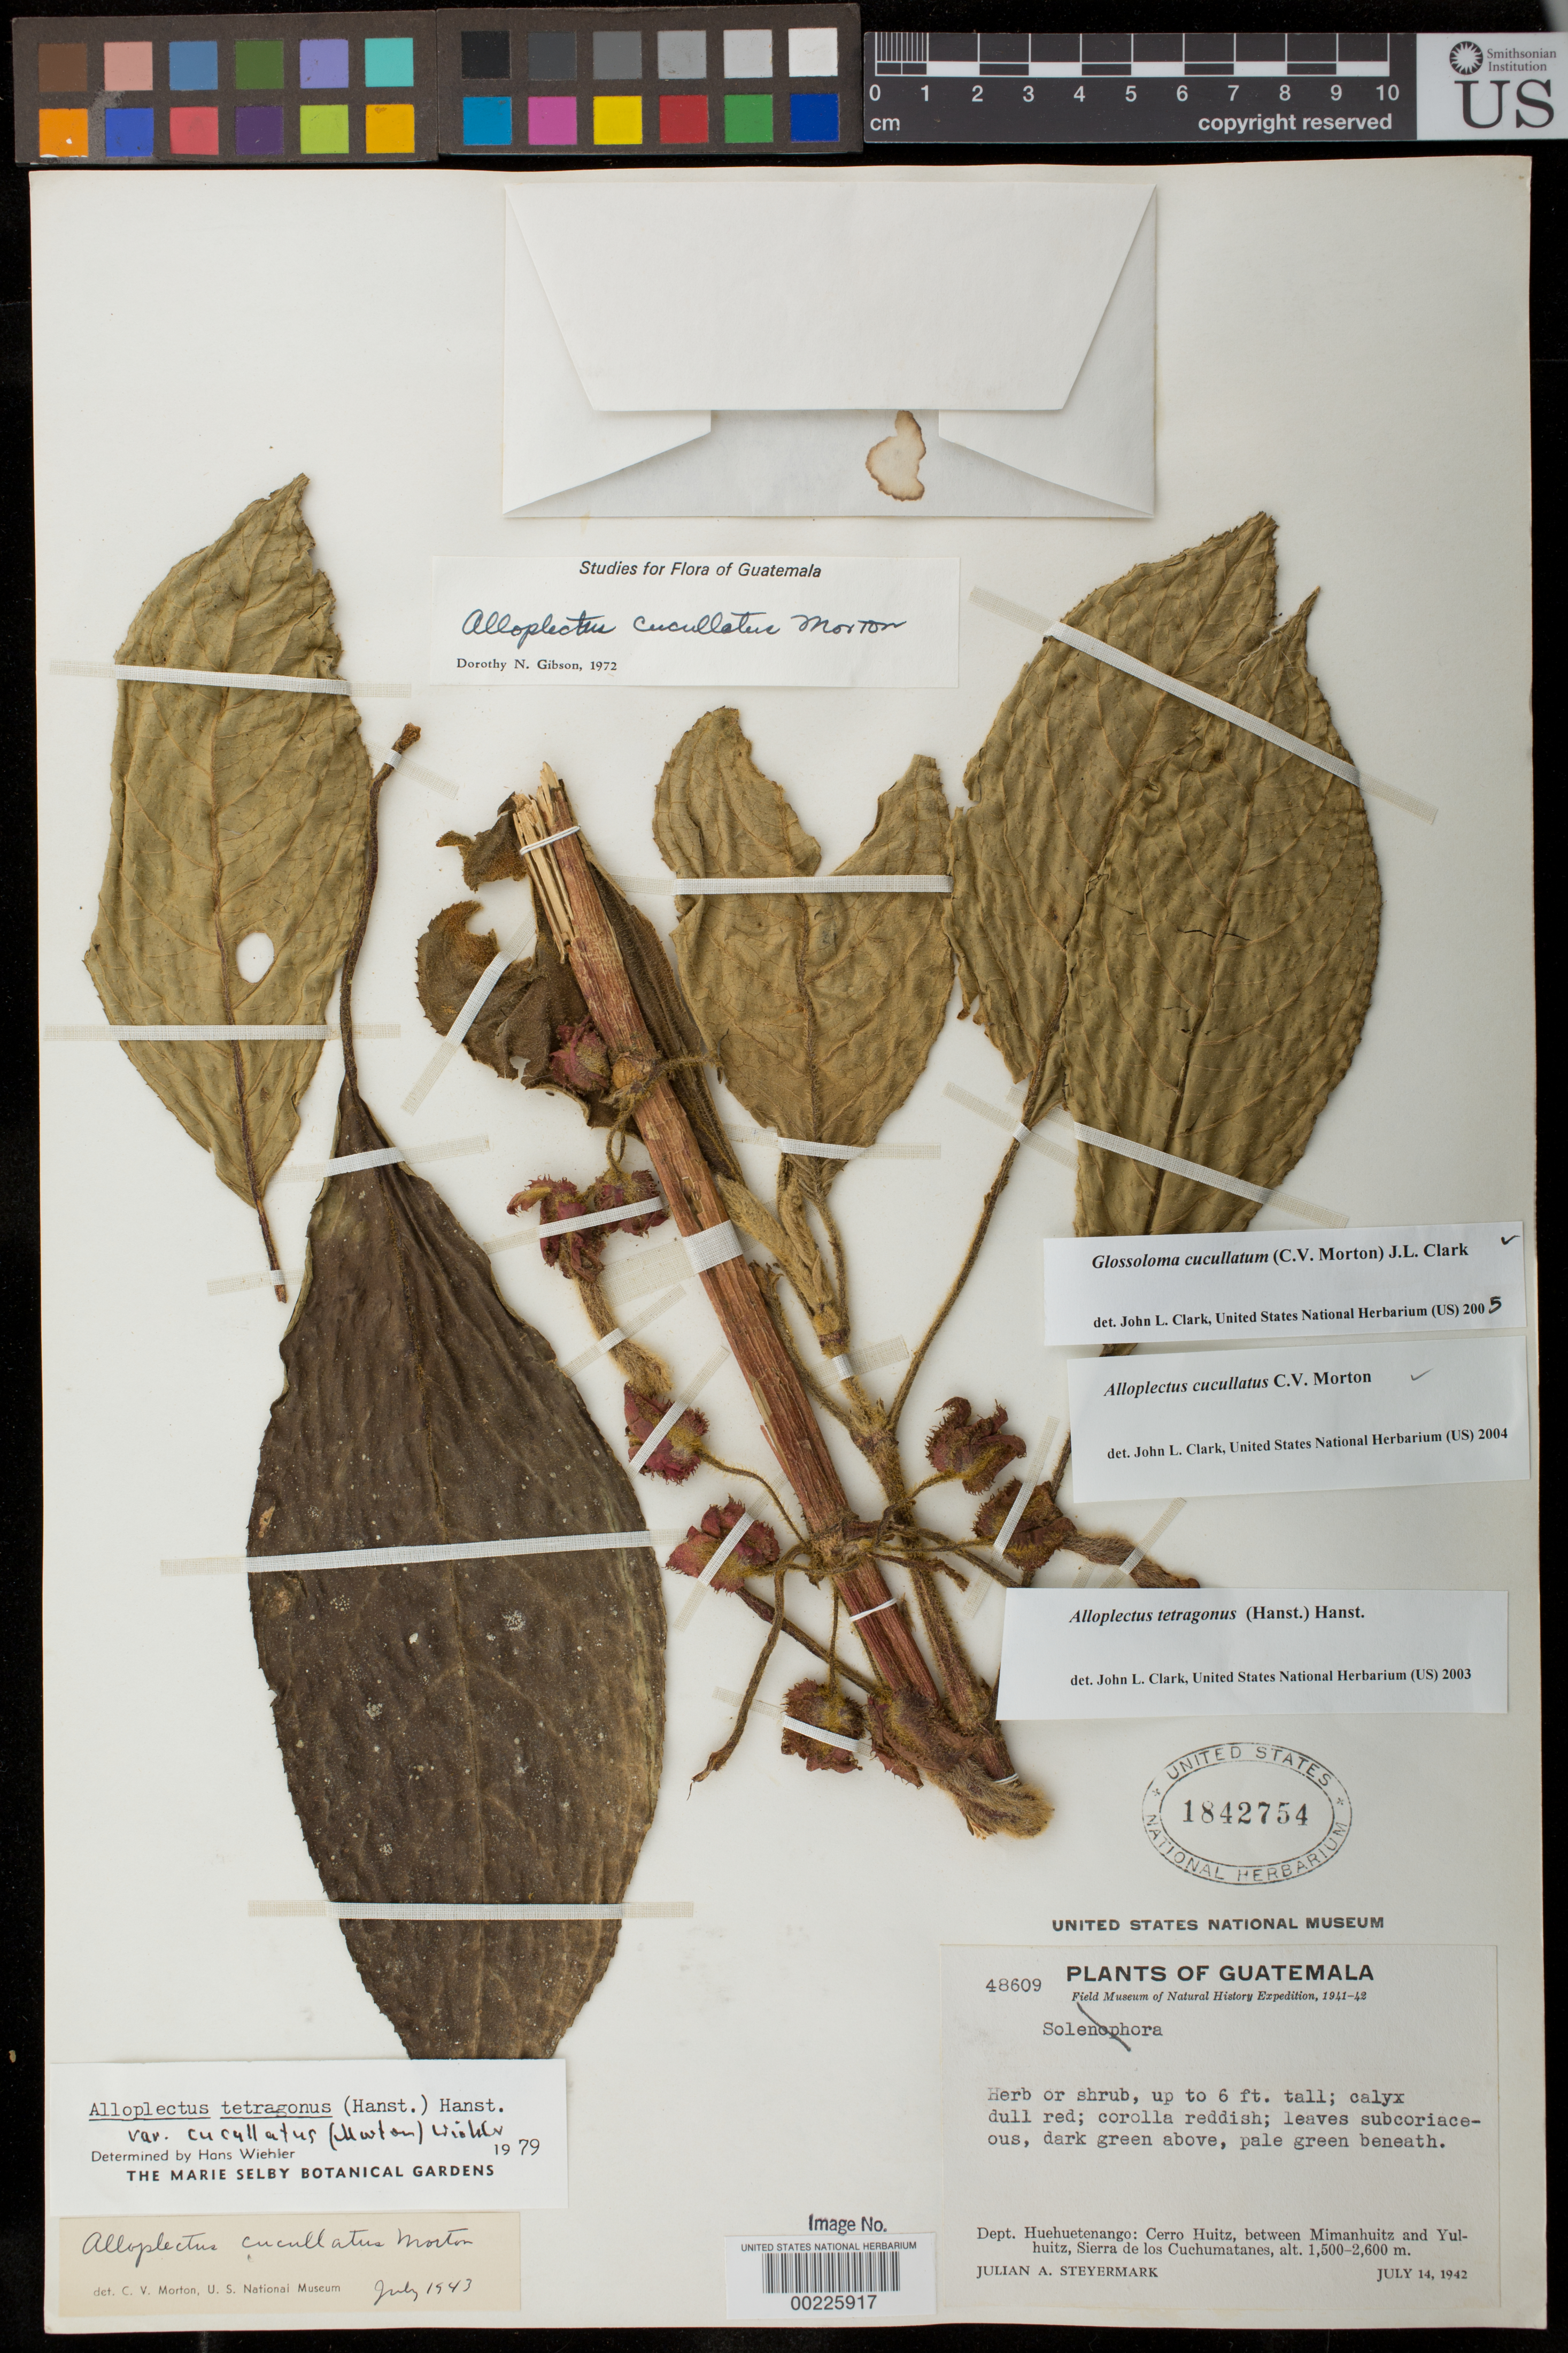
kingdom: Plantae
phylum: Tracheophyta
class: Magnoliopsida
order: Lamiales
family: Gesneriaceae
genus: Glossoloma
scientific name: Glossoloma cucullatum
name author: (C.V. Morton) J.L. Clark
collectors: J. Steyermark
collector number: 48609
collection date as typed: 14 Jul 1942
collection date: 1942-07-14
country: Guatemala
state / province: Huehuetenango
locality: Cerro Huitz, between Mimanhuitz and Yulhuitz, Sierra de los Cuchumatanes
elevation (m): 1500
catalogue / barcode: US 1842754